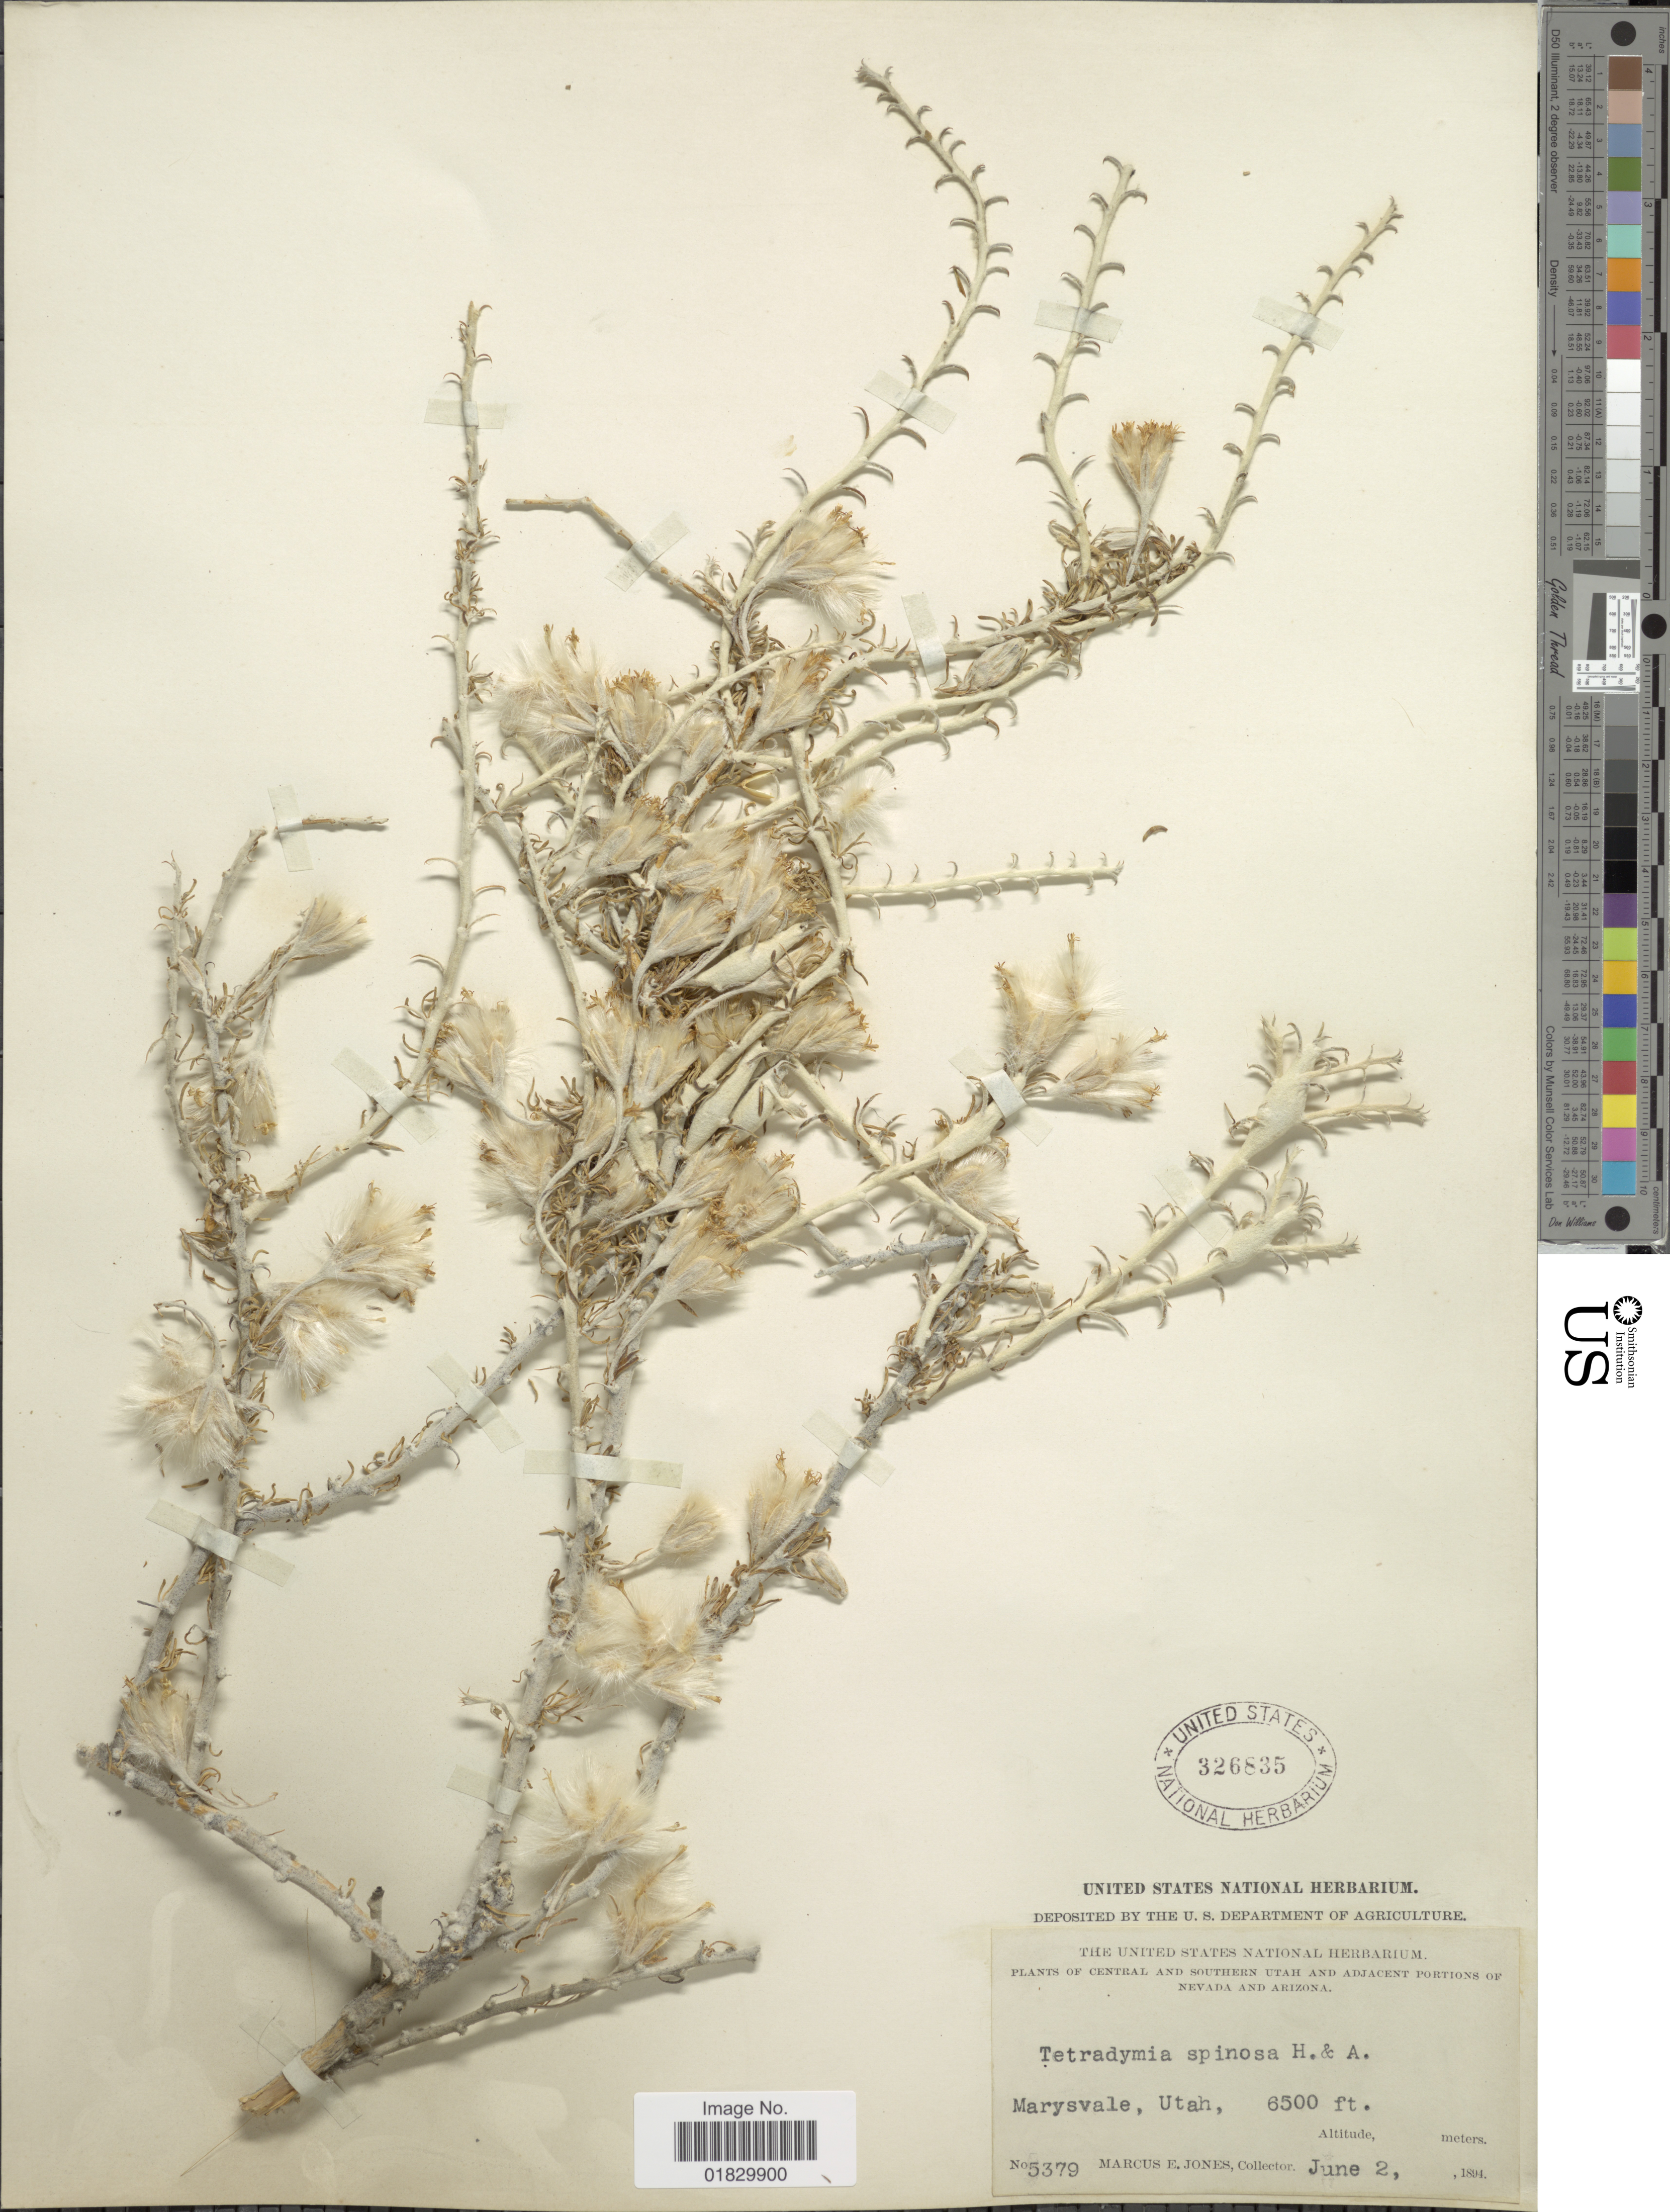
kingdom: Plantae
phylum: Tracheophyta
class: Magnoliopsida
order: Asterales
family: Asteraceae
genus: Tetradymia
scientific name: Tetradymia spinosa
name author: Hook. & Arn.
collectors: M. E. Jones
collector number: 5379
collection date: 1894-06-02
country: United States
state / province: Utah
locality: Marysvale, Utah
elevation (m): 1981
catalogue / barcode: US 326835